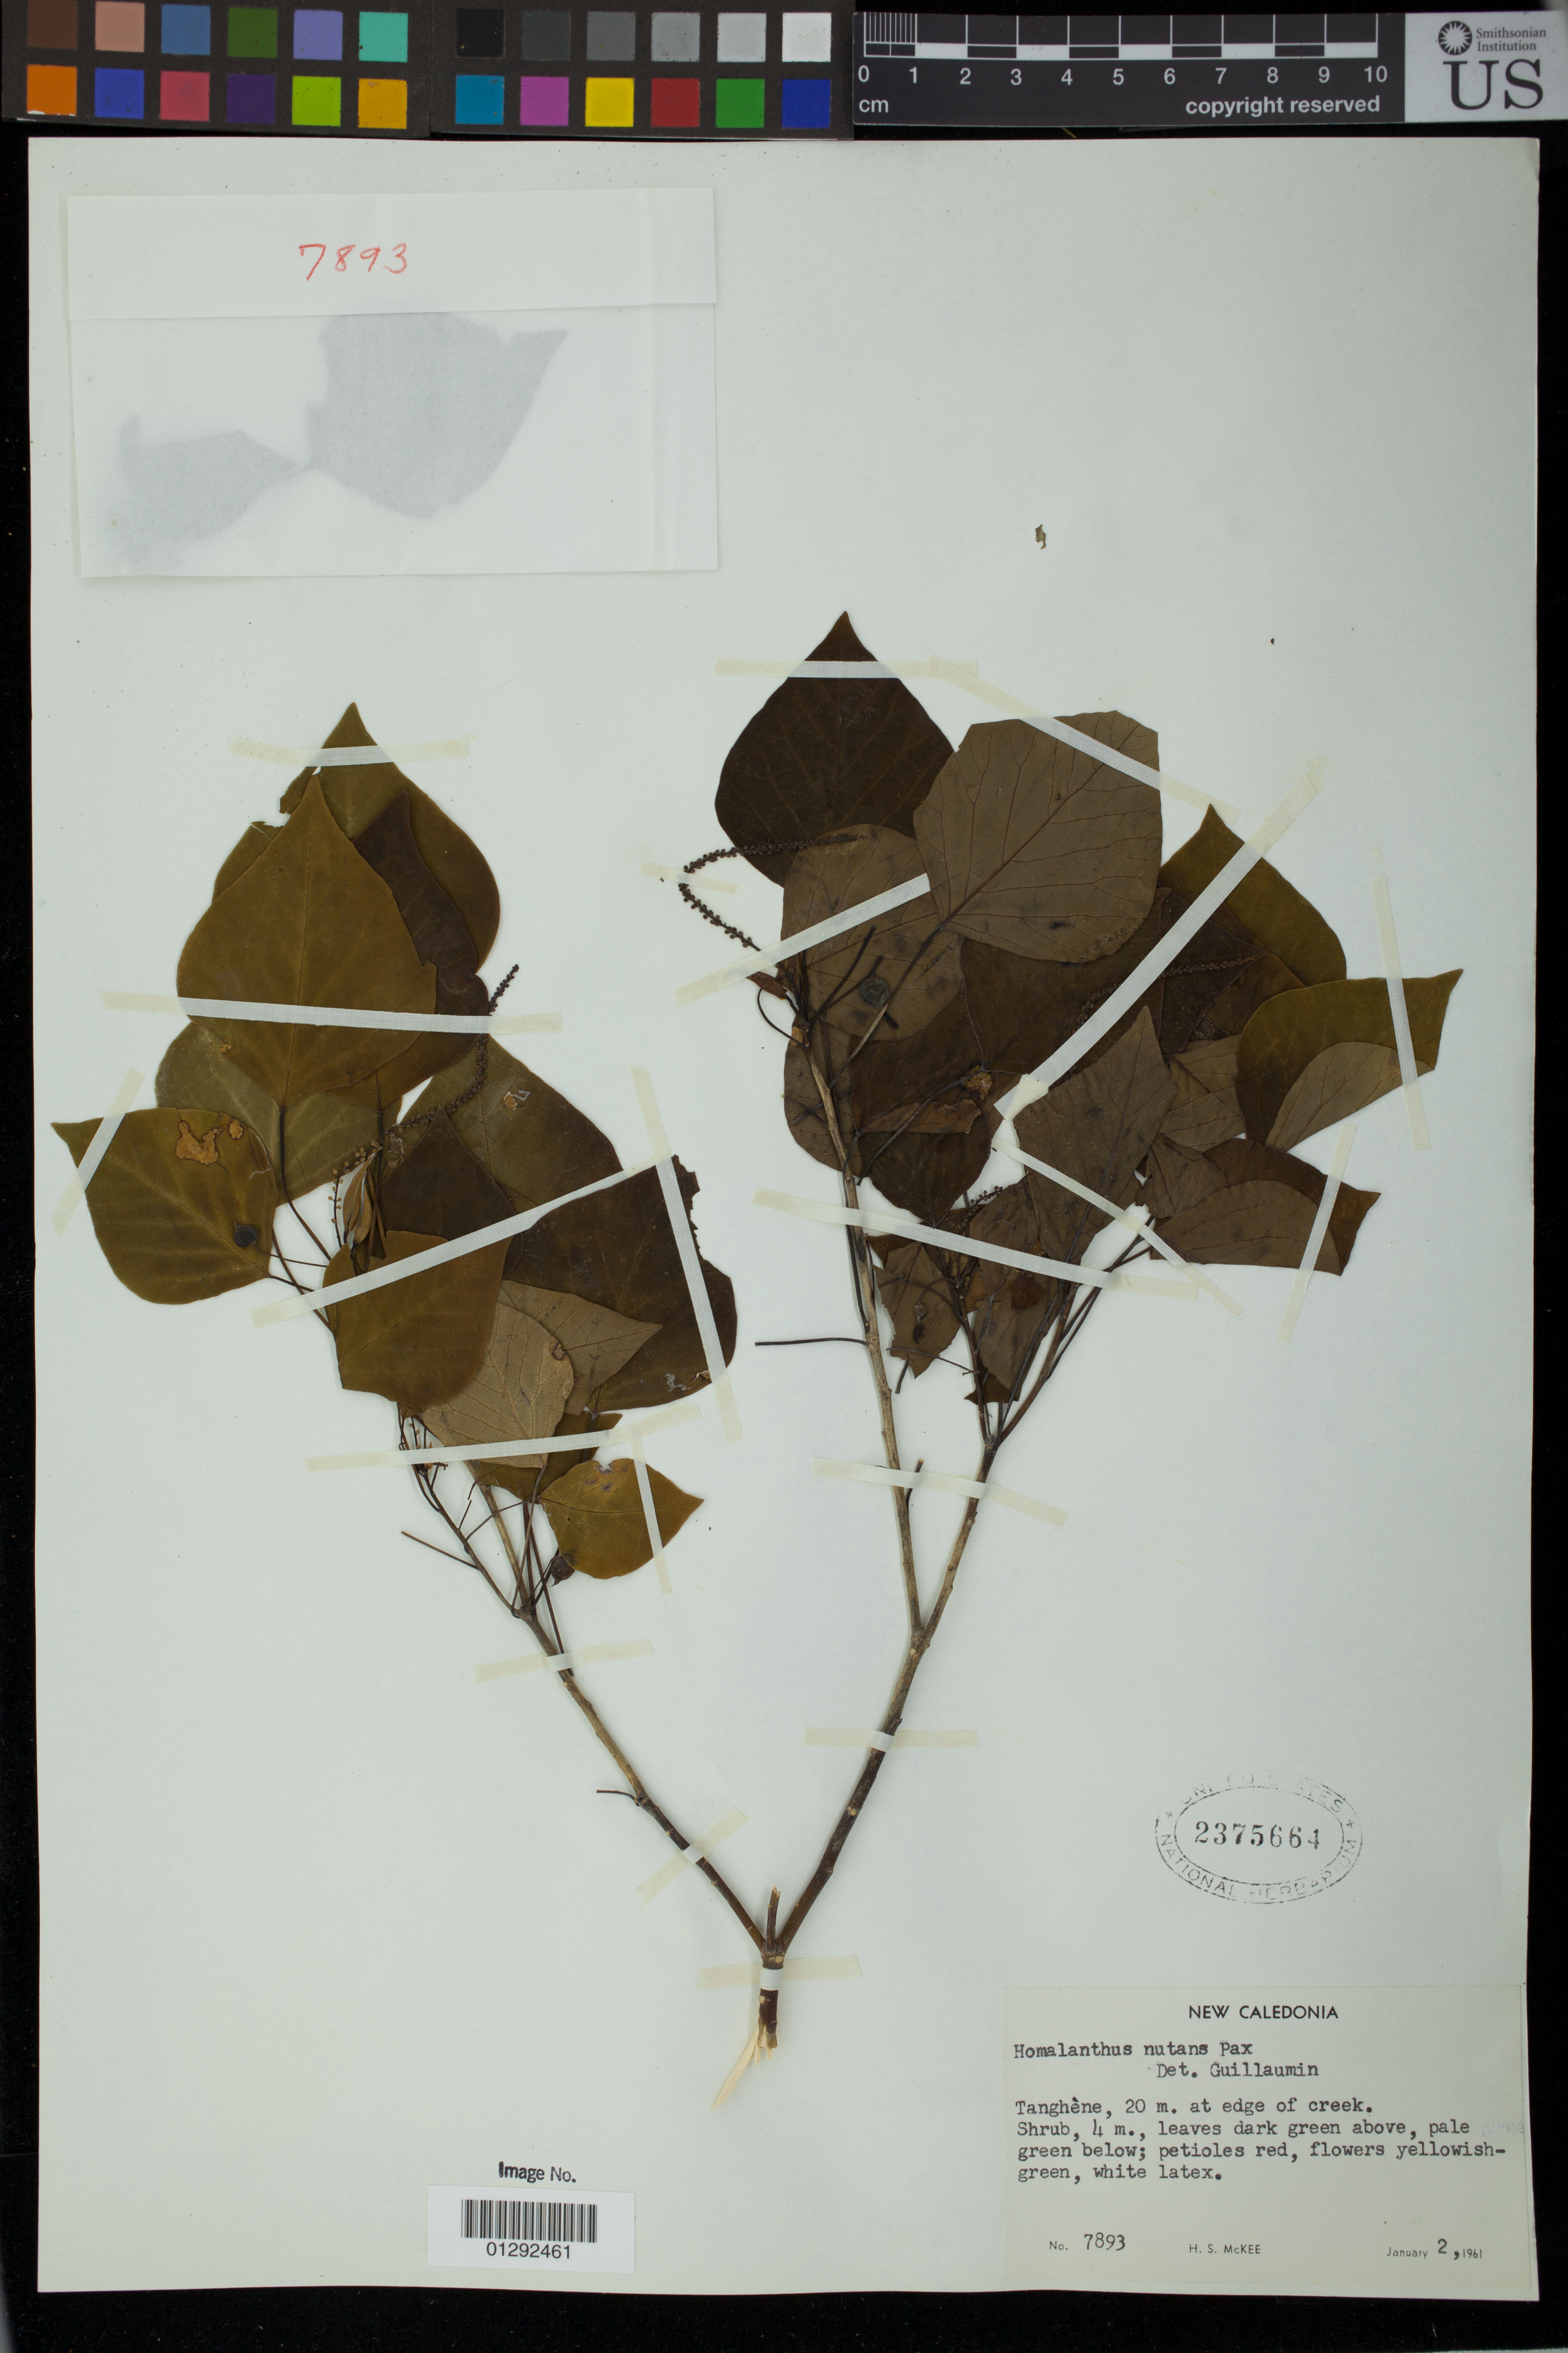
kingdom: Plantae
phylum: Tracheophyta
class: Magnoliopsida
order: Malpighiales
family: Euphorbiaceae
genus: Homalanthus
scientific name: Homalanthus nutans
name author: (G. Forst.) Guill.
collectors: H. S. MacKee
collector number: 7893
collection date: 1961-01-02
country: New Caledonia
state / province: North Province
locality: Tanghene, 20 m. at edge of creek.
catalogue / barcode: US 2375664